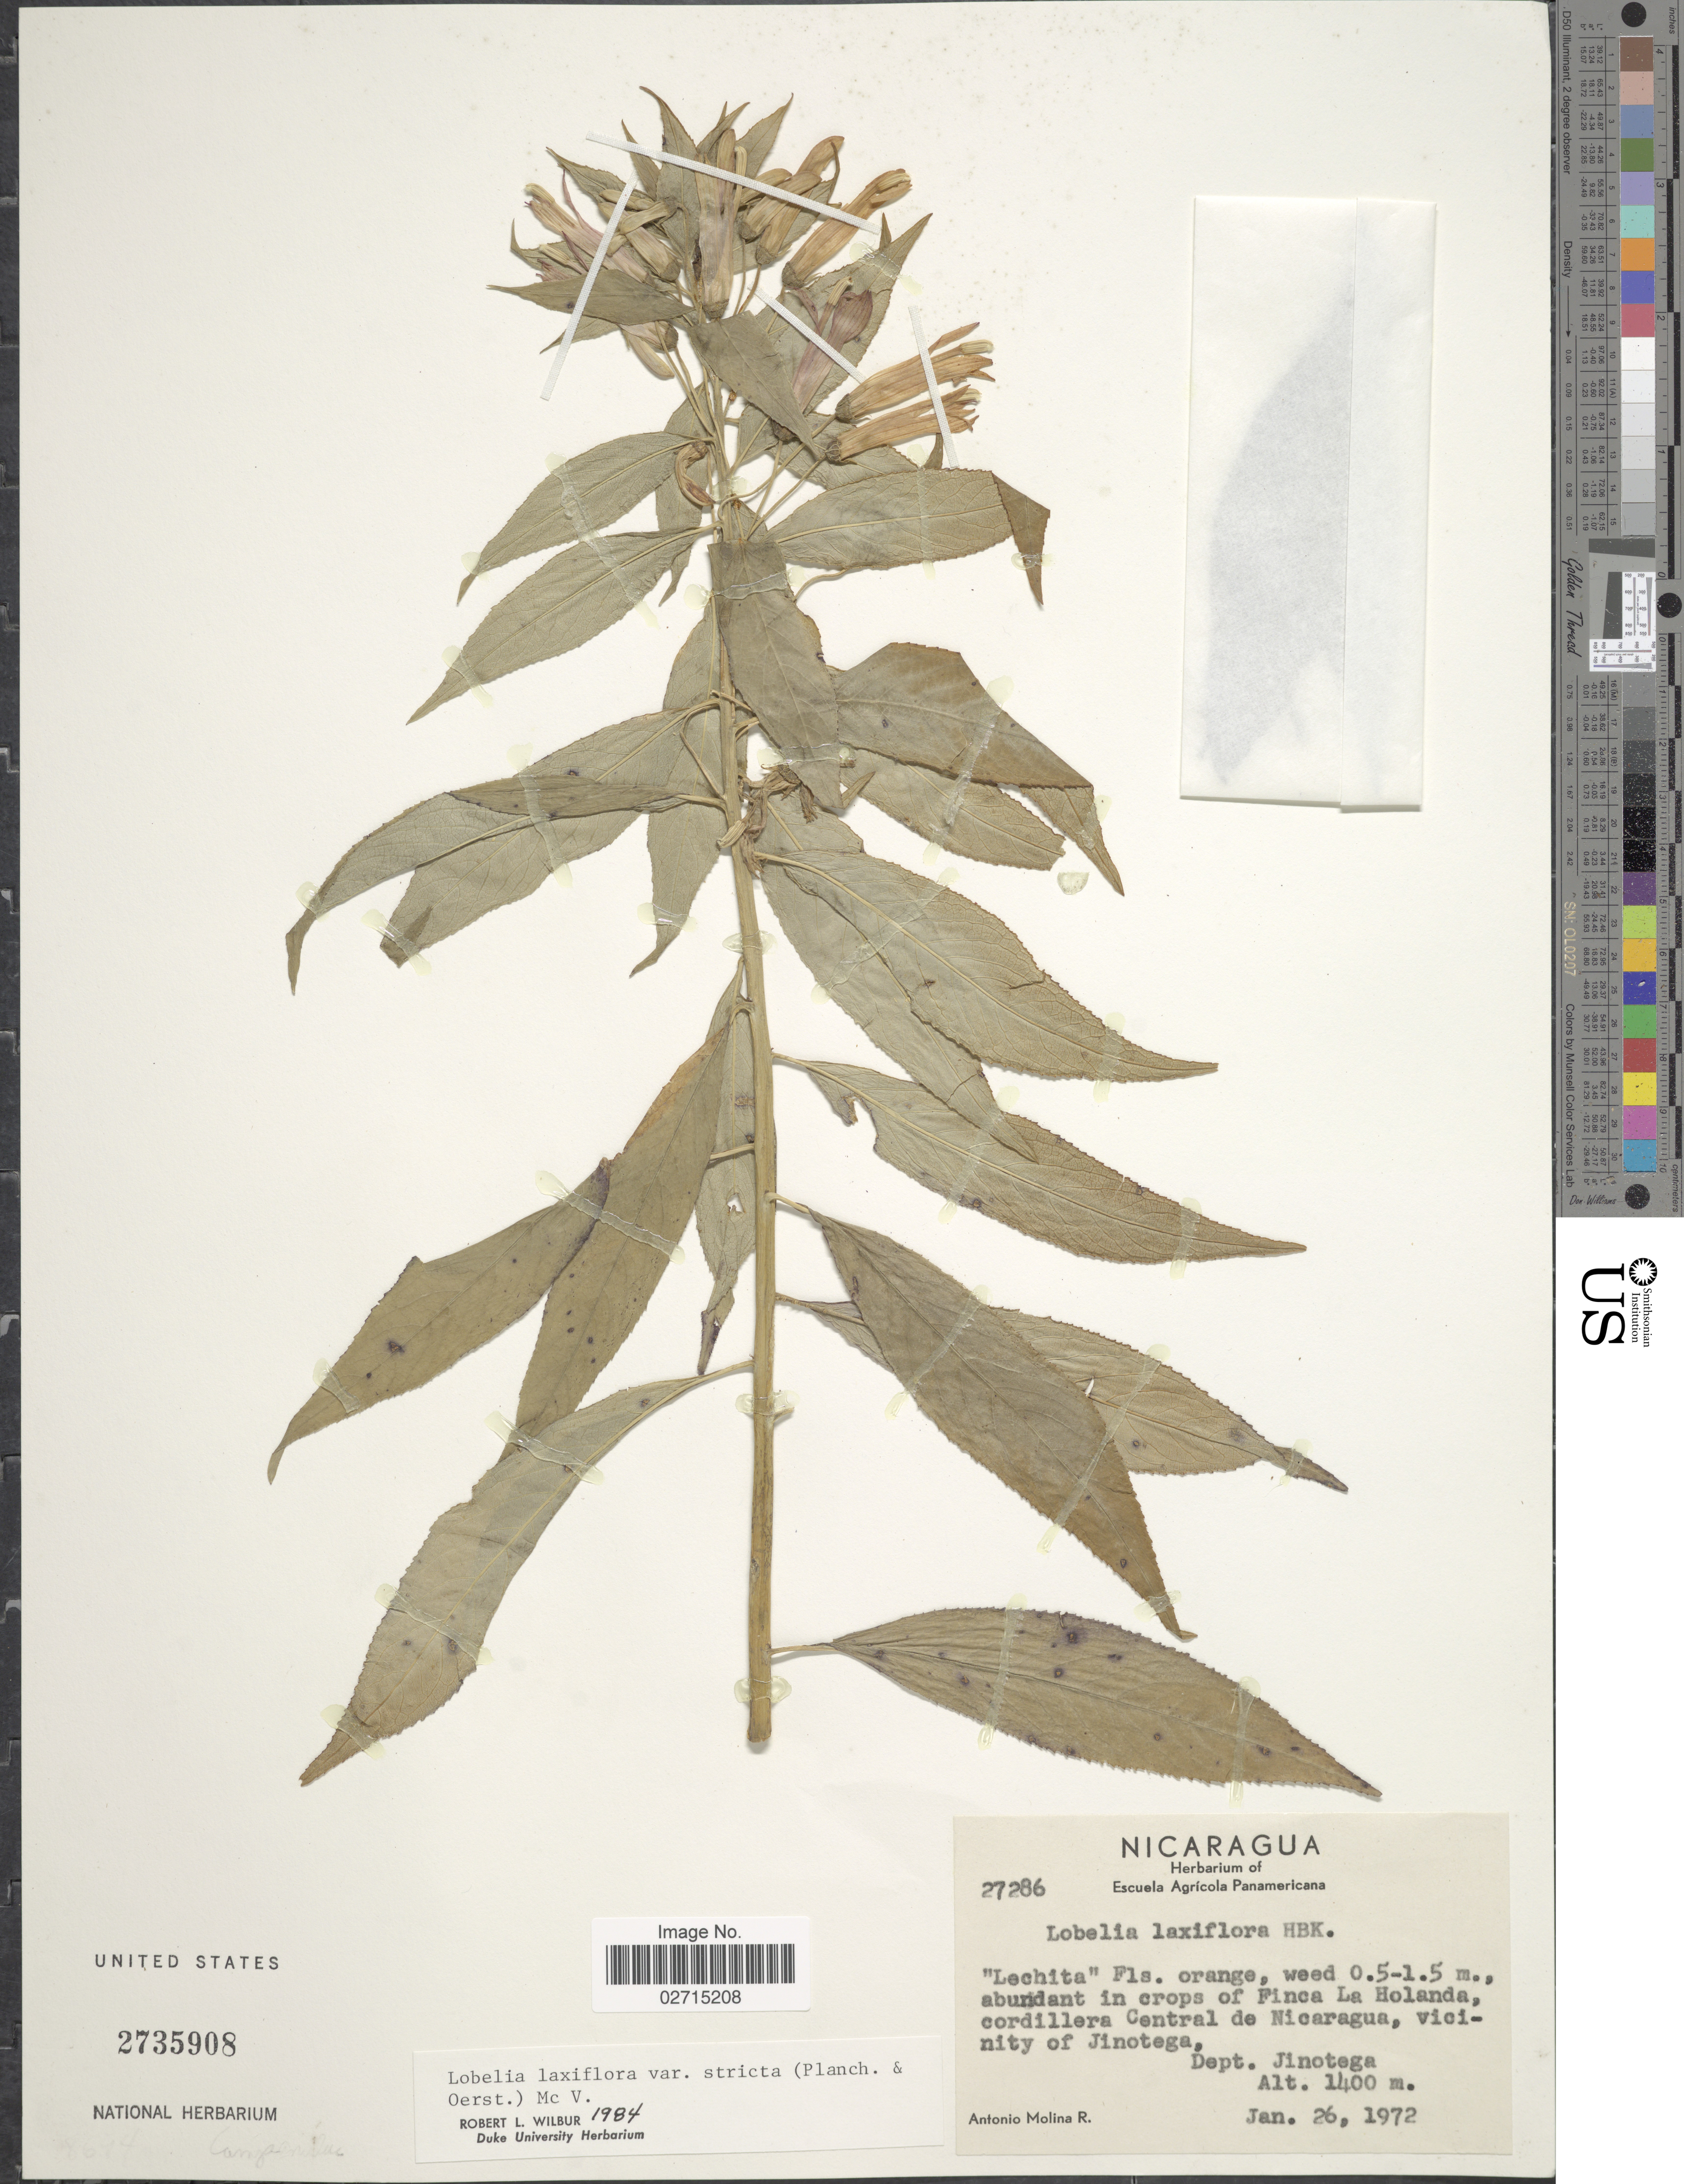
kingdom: Plantae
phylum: Tracheophyta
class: Magnoliopsida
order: Asterales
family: Campanulaceae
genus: Lobelia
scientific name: Lobelia laxiflora var. stricta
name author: (Planch. & Oerst.) McVaugh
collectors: A. Molina R.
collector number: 27286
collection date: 1972-01-26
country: Nicaragua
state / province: Jinotega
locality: Abundant in crops of Finca La Holanda, cordillera Central de Nicaragua, vicinity of Jinotega, Dept. Jinotega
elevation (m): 1400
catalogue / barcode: US 2735908